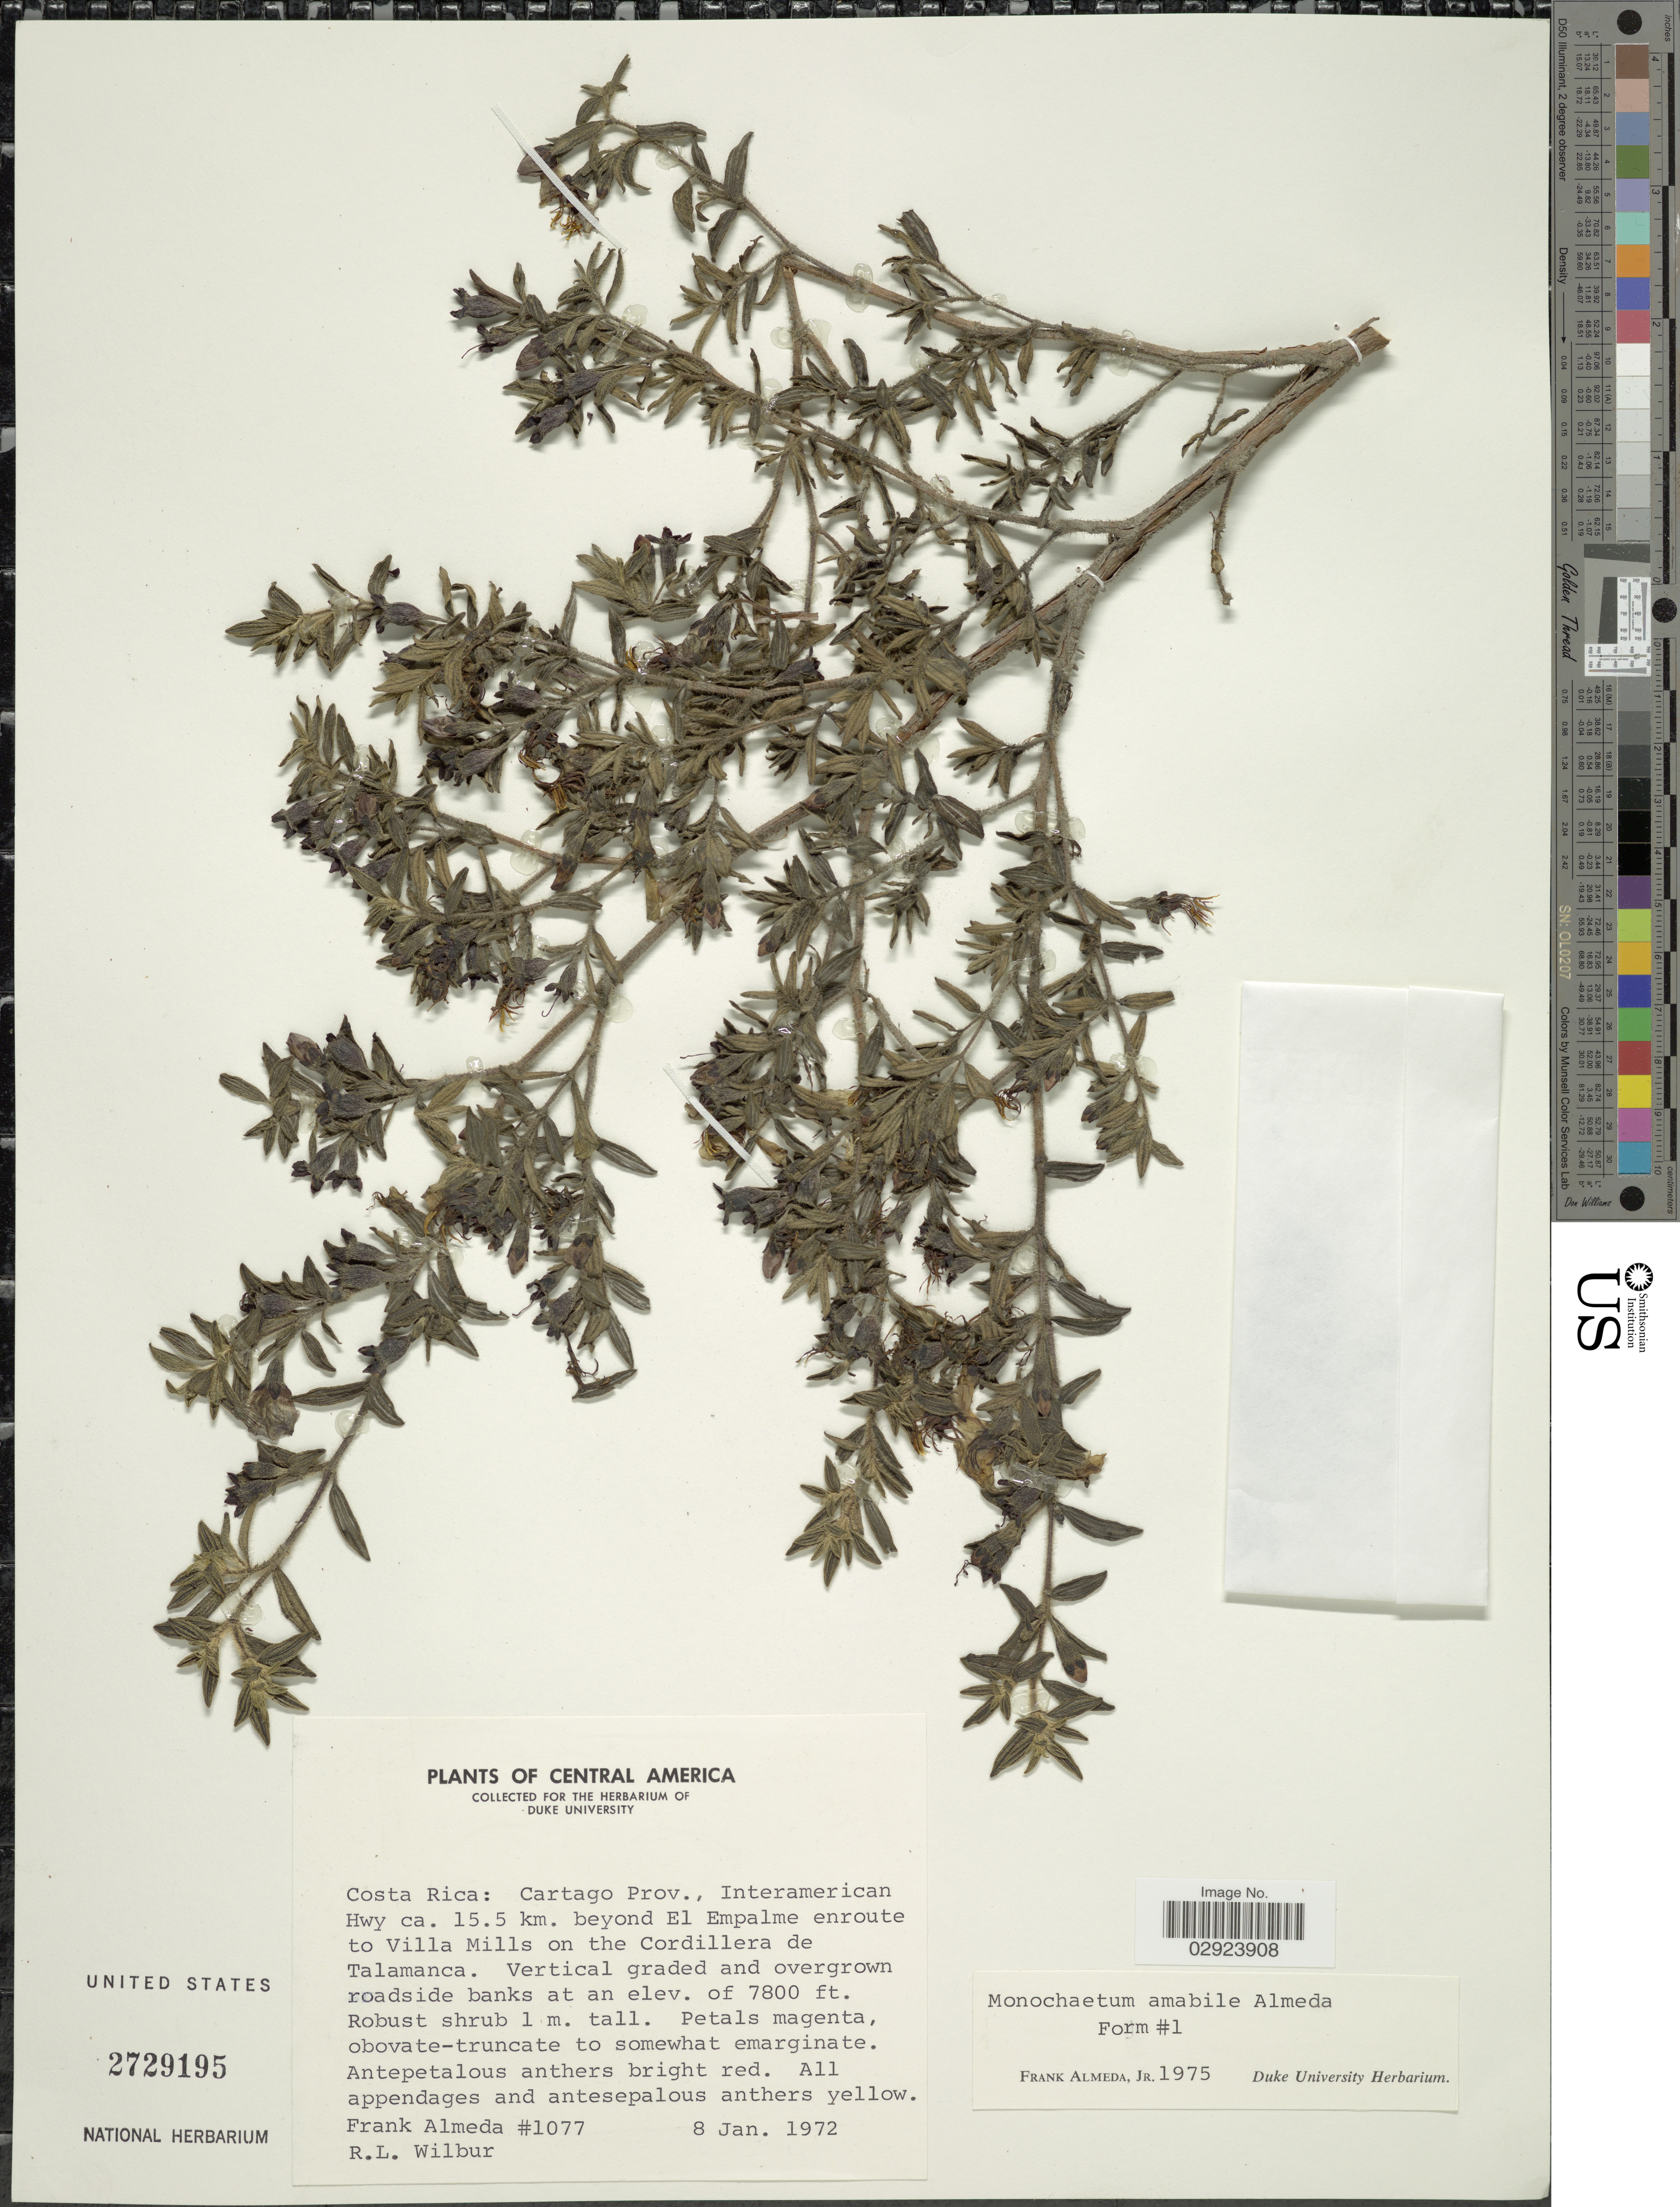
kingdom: Plantae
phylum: Tracheophyta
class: Magnoliopsida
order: Myrtales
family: Melastomataceae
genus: Monochaetum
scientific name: Monochaetum amabile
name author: Almeda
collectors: F. Almeda & R. L. Wilbur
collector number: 1077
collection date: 1972-01-08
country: Costa Rica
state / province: Cartago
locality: Interamerican Hwy ca. 15.5 km. beyond El Empalme enroute to Villa Mills on the Cordillera de Talamanca.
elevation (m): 2377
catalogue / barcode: US 2729195